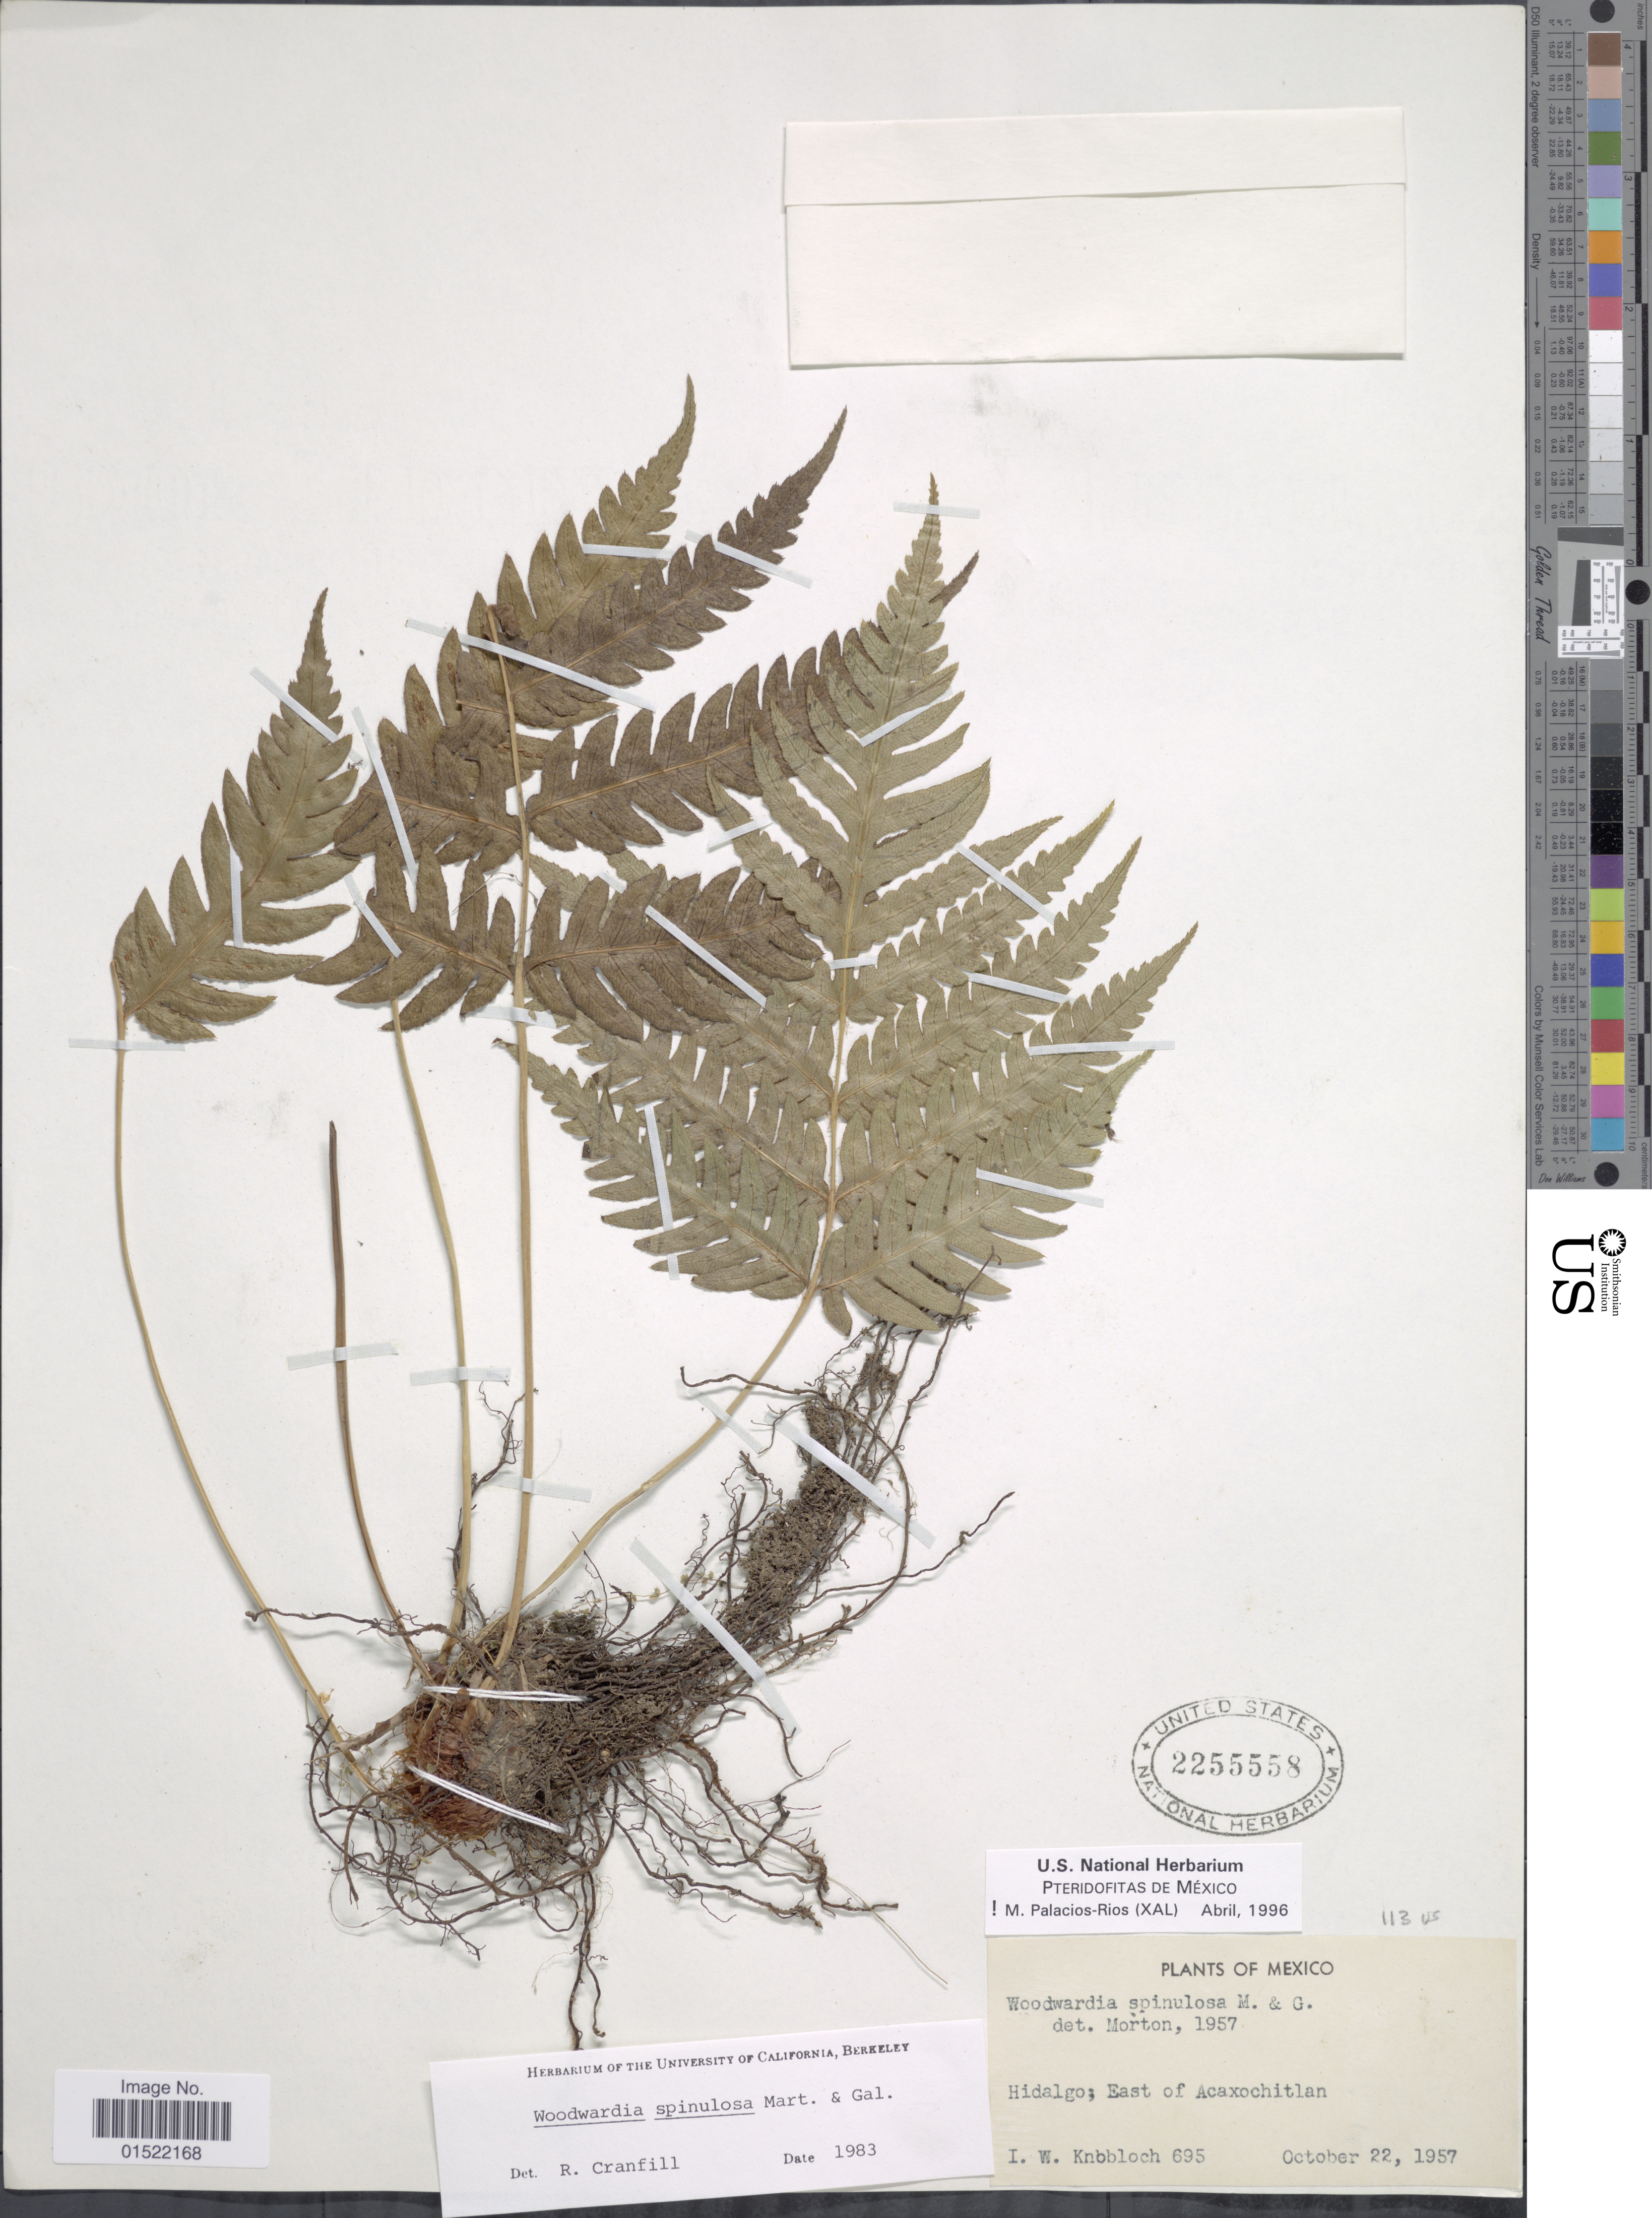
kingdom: Plantae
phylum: Tracheophyta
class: Polypodiopsida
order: Polypodiales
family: Blechnaceae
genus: Woodwardia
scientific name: Woodwardia spinulosa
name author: M. Martens & Galeotti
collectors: I. W. Knobloch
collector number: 695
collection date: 1957-10-22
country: Mexico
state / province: Hidalgo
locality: Hidalgo, East of Acaxochitlan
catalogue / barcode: US 2255558